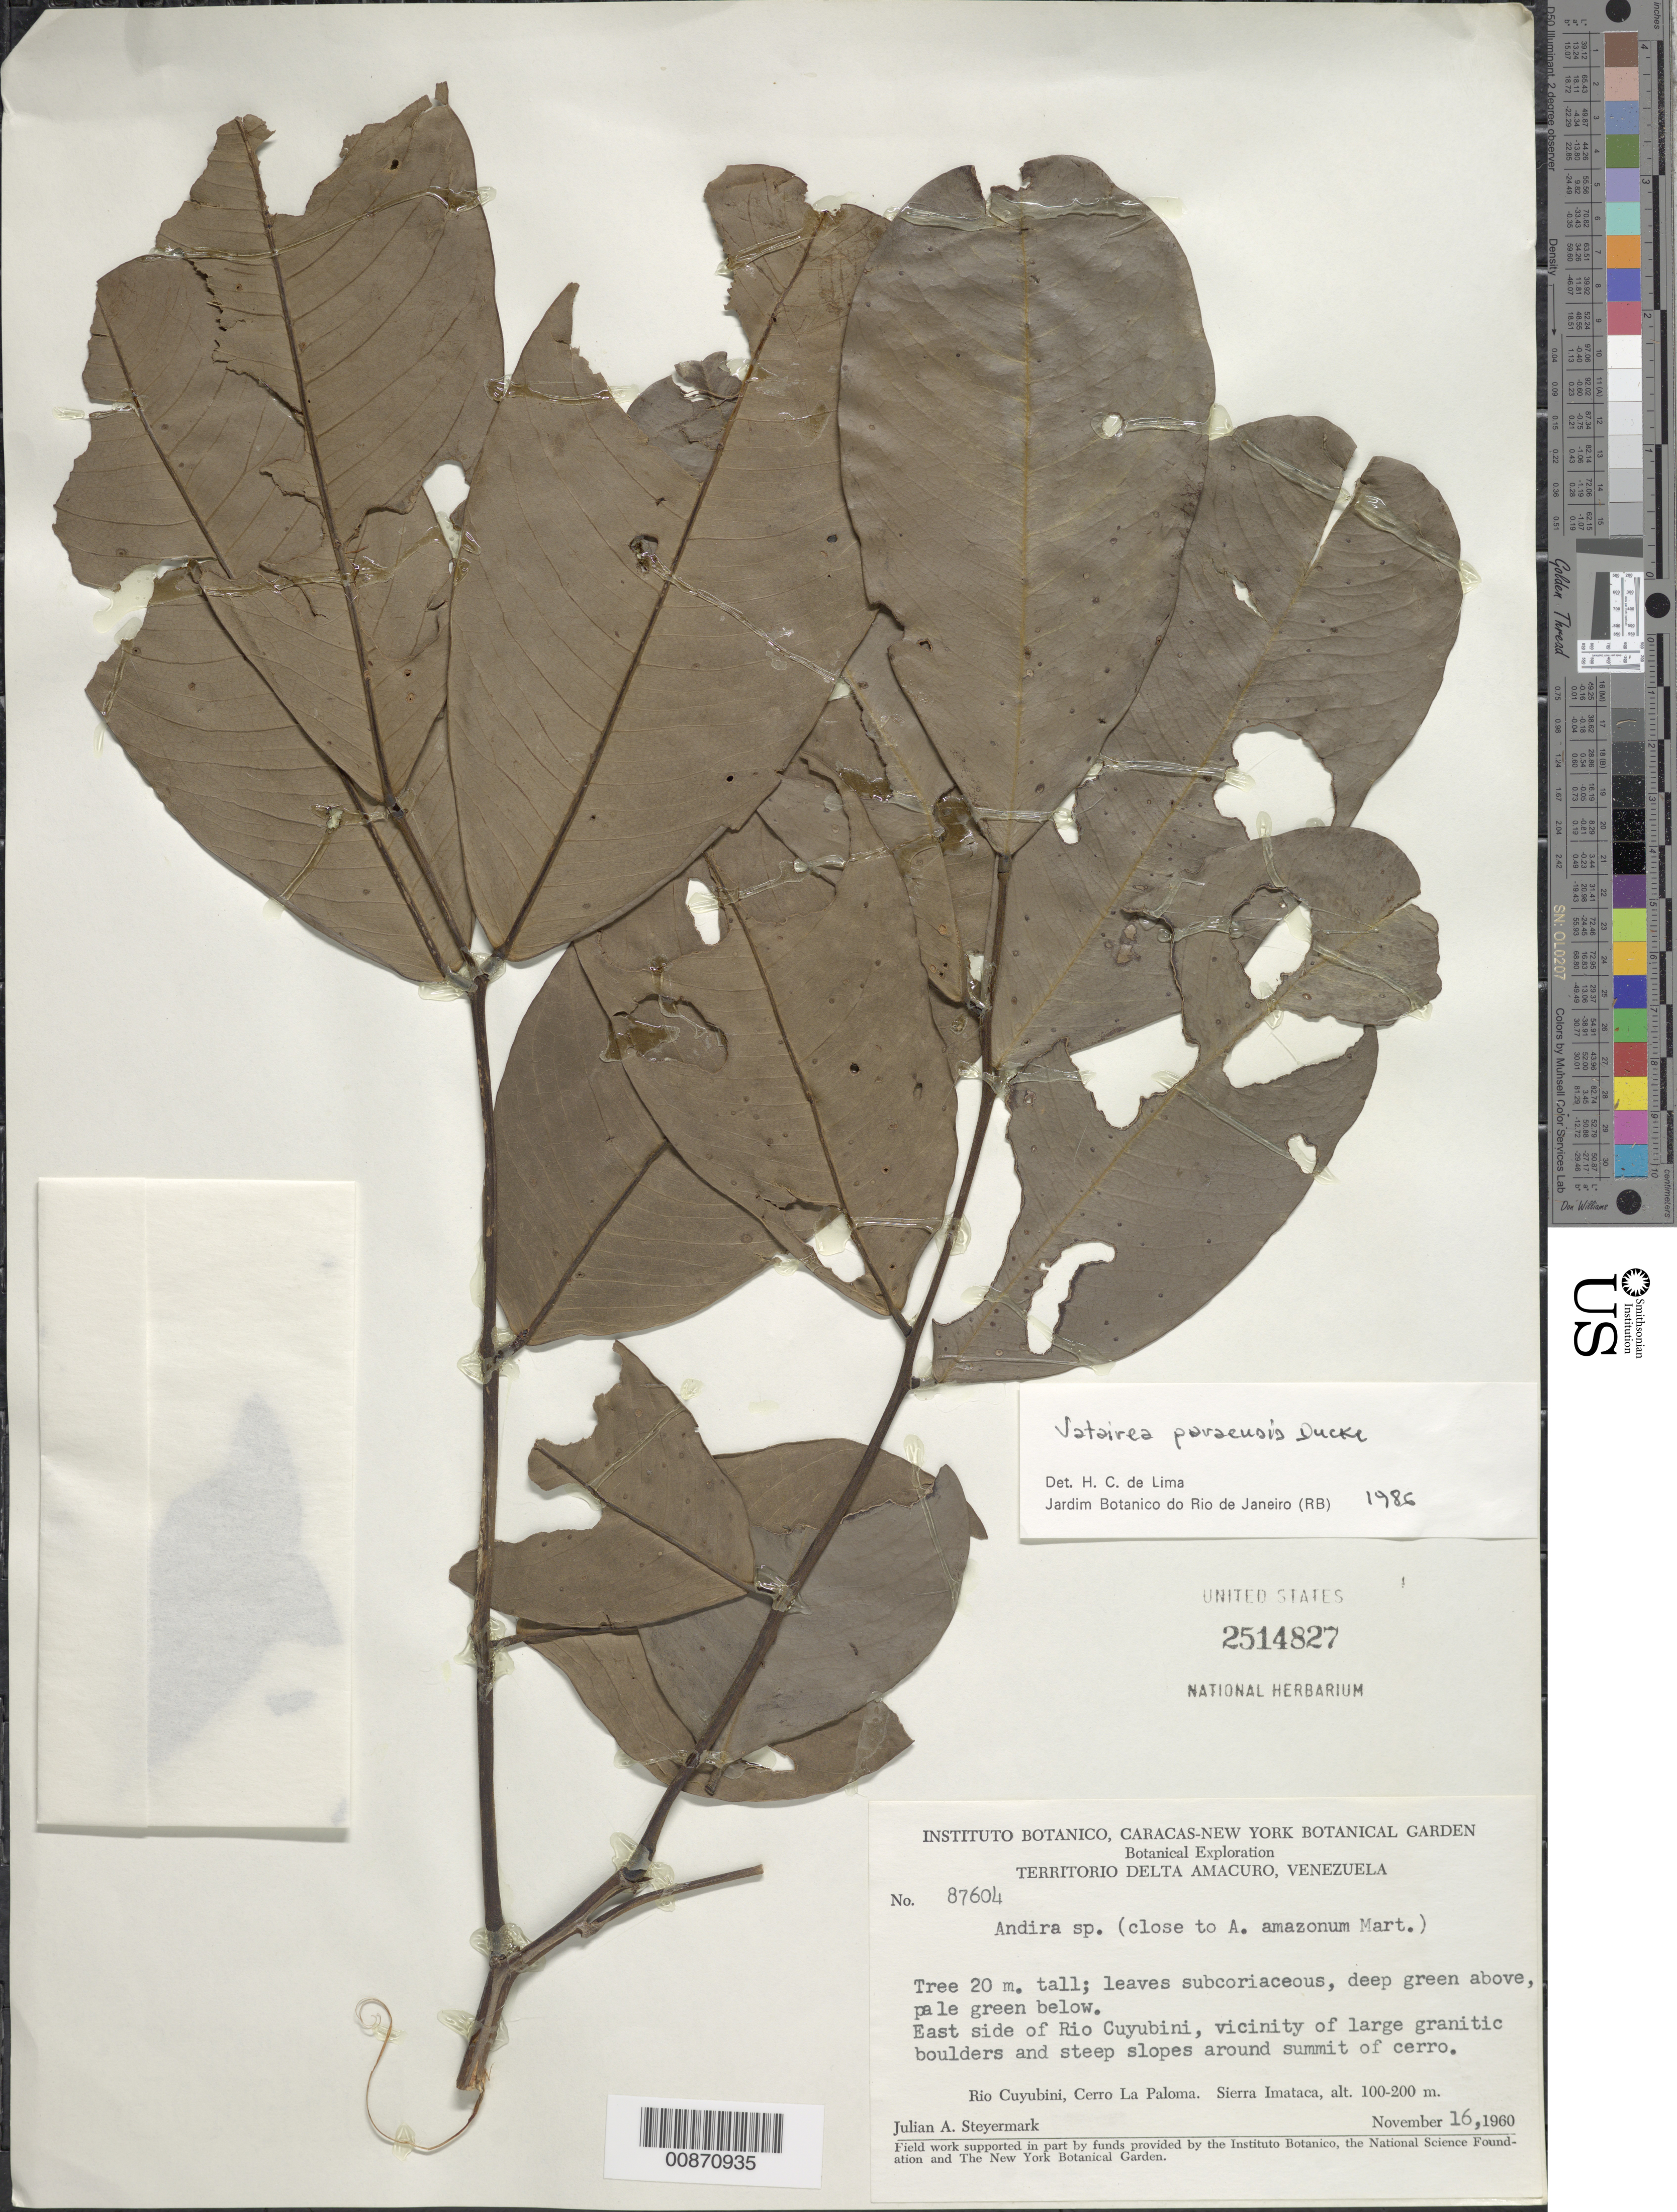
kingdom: Plantae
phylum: Tracheophyta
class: Magnoliopsida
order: Fabales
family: Fabaceae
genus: Vatairea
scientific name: Vatairea paraensis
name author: Ducke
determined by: Lima, H. C. de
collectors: J. Steyermark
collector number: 87604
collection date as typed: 16-Nov-60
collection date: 1960-11-16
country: Venezuela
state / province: Delta Amacuro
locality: Río Cuyubini, E side; Cerro La Paloma, Sierra Imataca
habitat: Large granitic boulders and steep slopes around summit of cerro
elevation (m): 100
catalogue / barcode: US 2514827